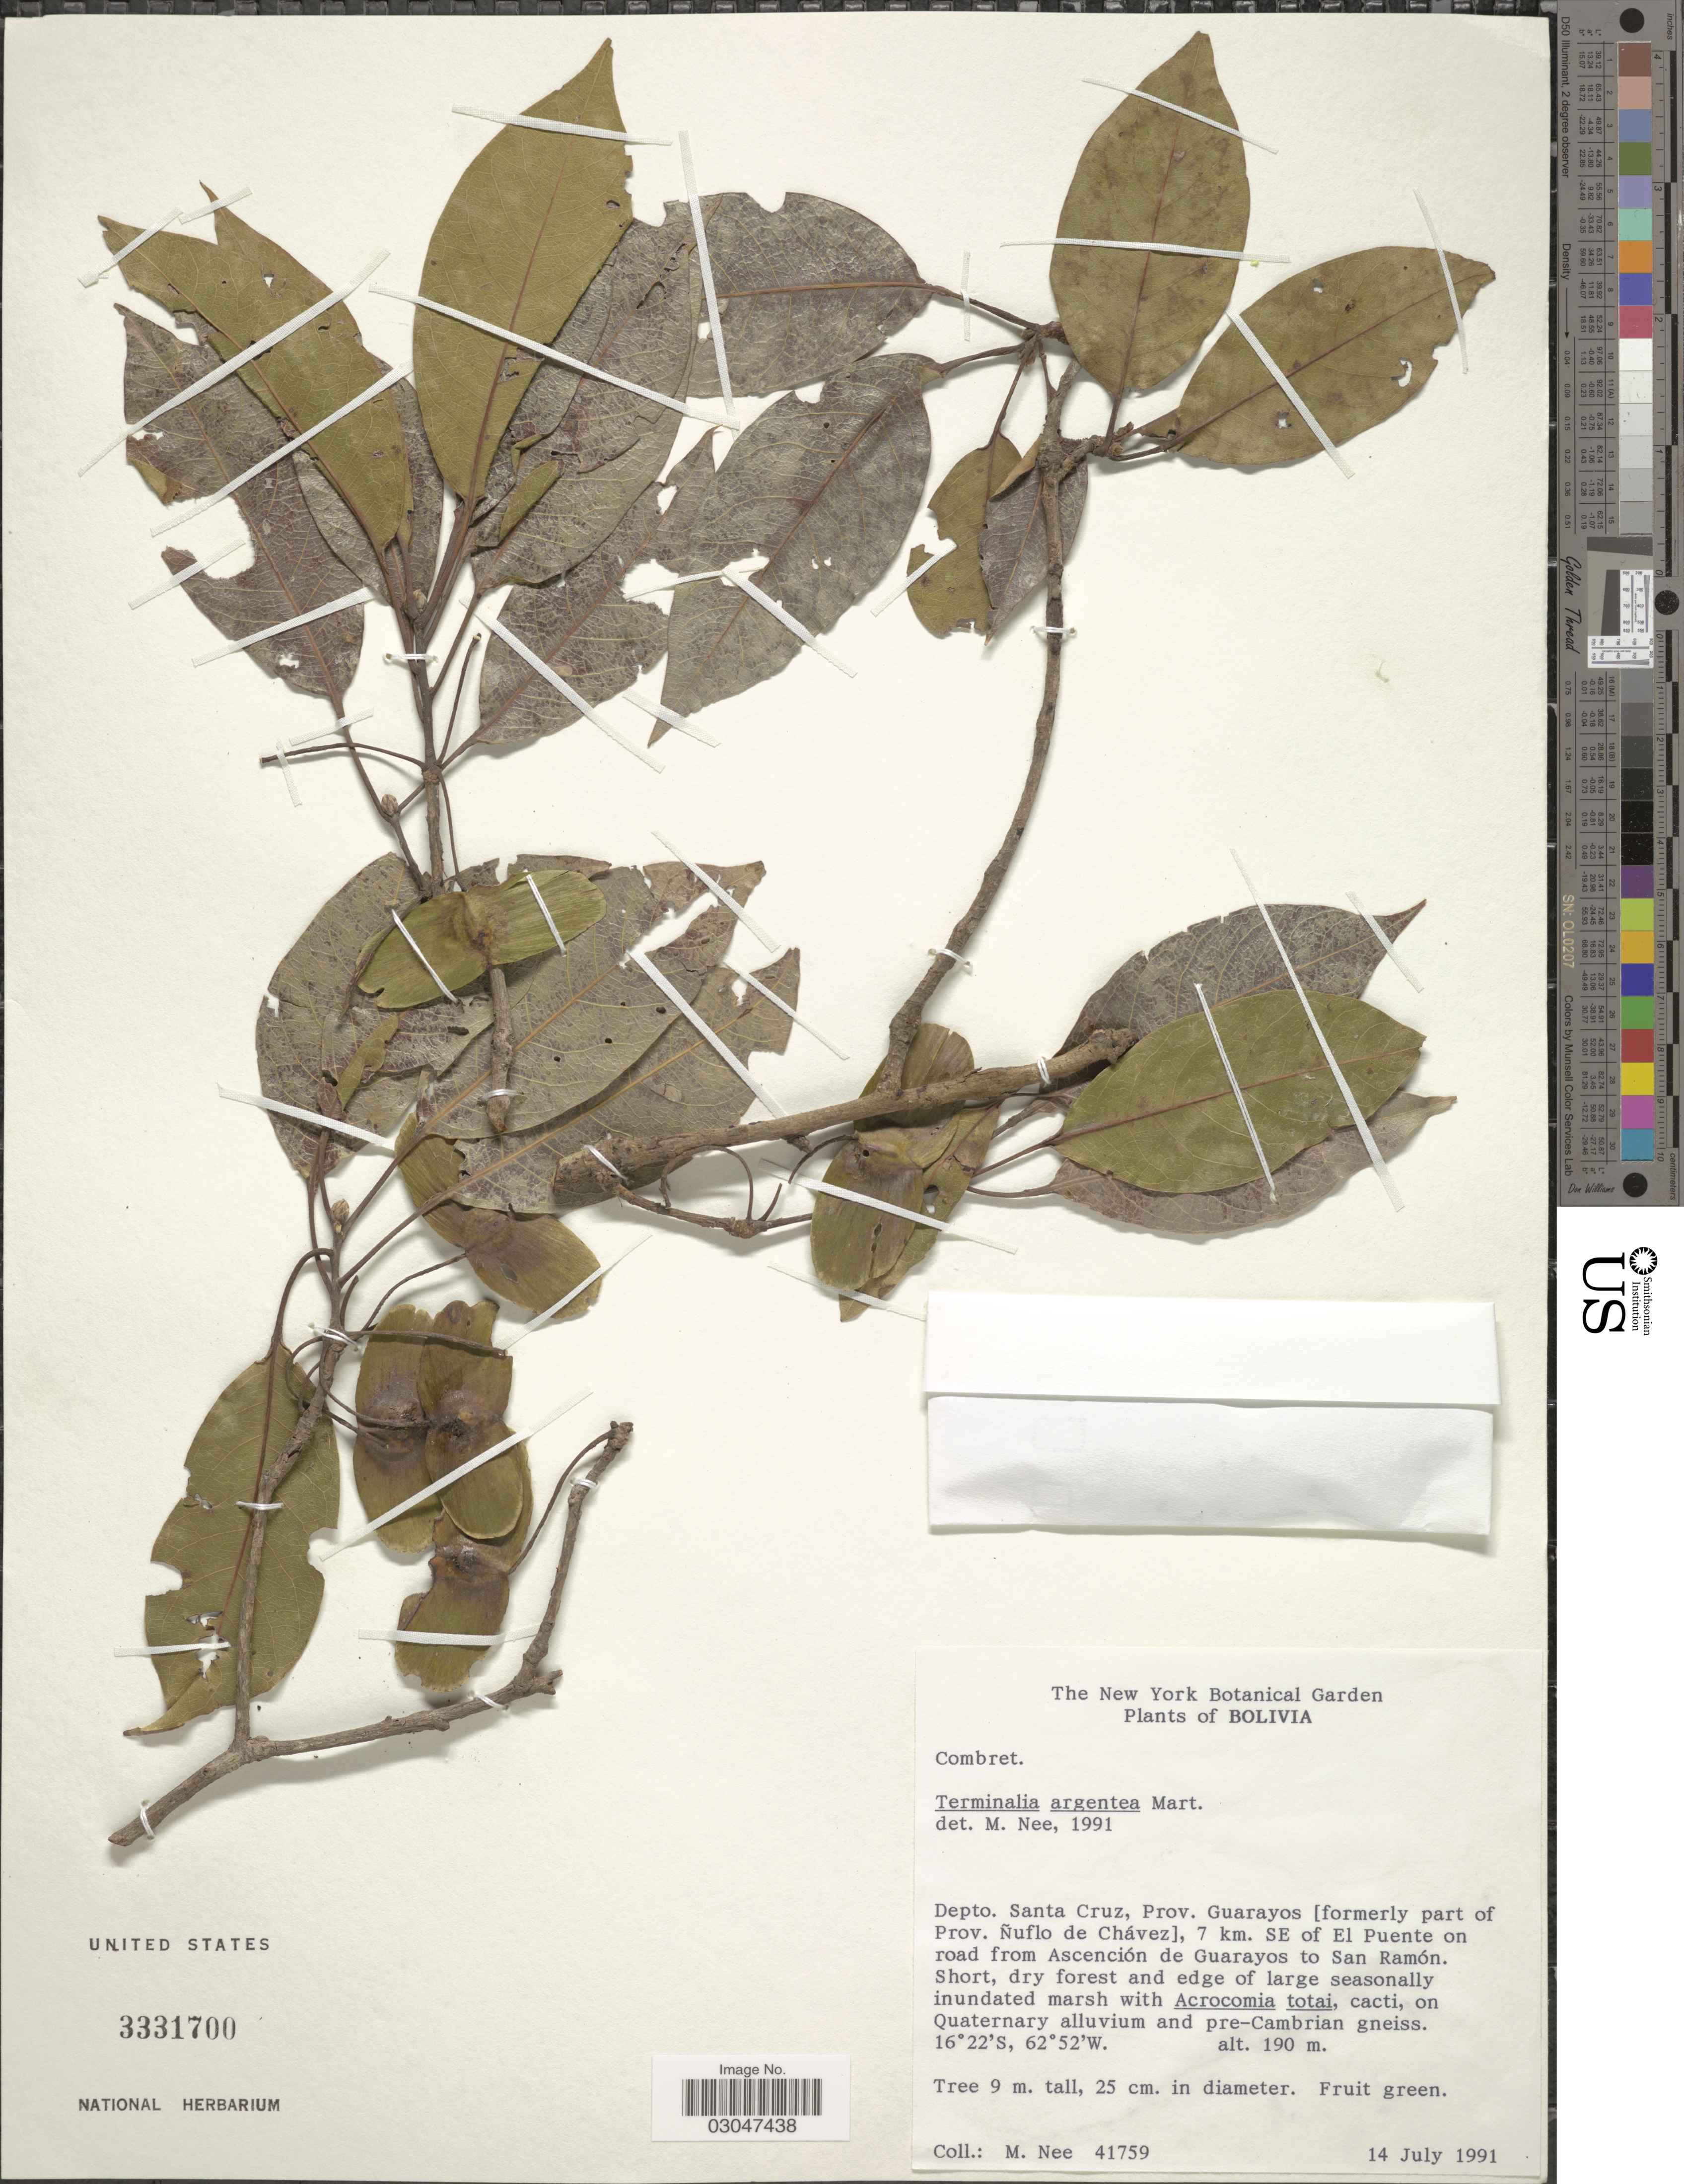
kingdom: Plantae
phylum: Tracheophyta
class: Magnoliopsida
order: Myrtales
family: Combretaceae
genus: Terminalia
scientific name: Terminalia argentea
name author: Mart.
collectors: M. Nee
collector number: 41759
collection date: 1991-07-14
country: Bolivia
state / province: Santa Cruz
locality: Depto. Santa Cruz, prov. Guarayos [formerly part of Prov. Ñuflo de Chávez], 7 km. SE of El Puente on road from Ascención de Guarayos to San Ramón.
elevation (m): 190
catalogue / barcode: US 3331700